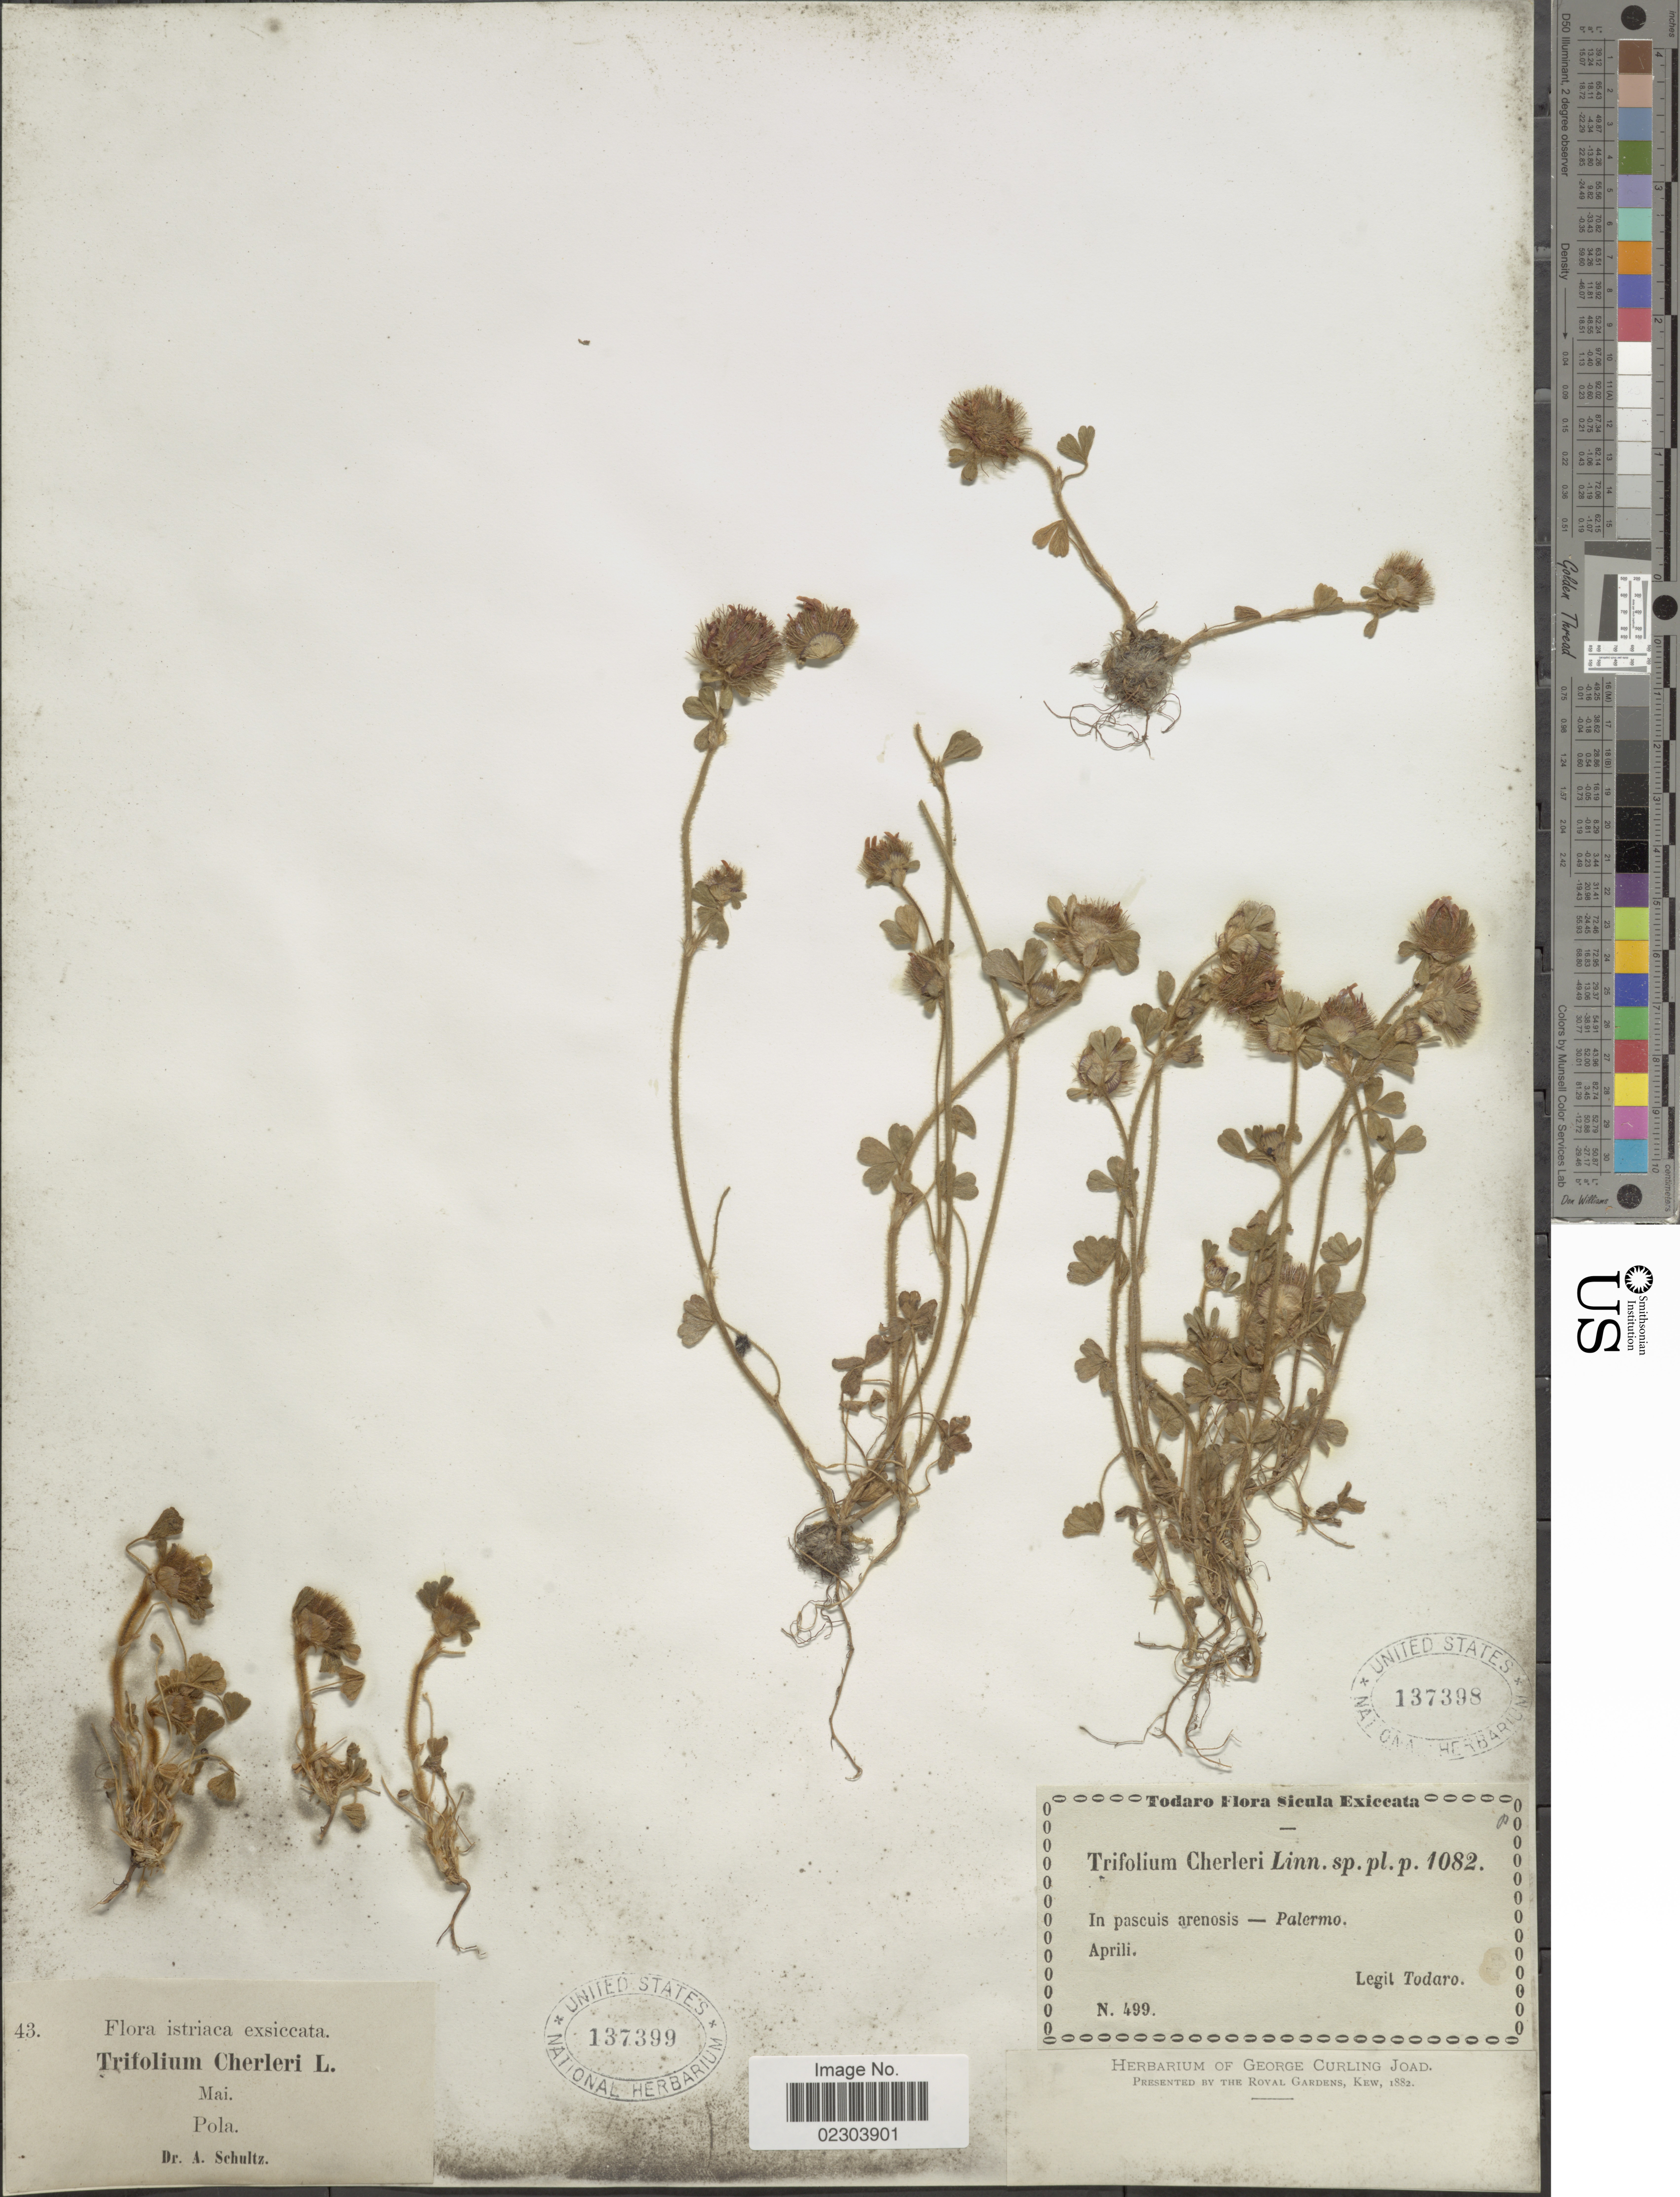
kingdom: Plantae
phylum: Tracheophyta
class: Magnoliopsida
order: Fabales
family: Fabaceae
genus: Trifolium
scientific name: Trifolium cherleri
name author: L.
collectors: A. Schultz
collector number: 43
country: Croatia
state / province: Istria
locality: Istriaca, Pola.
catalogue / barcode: US 137399-2